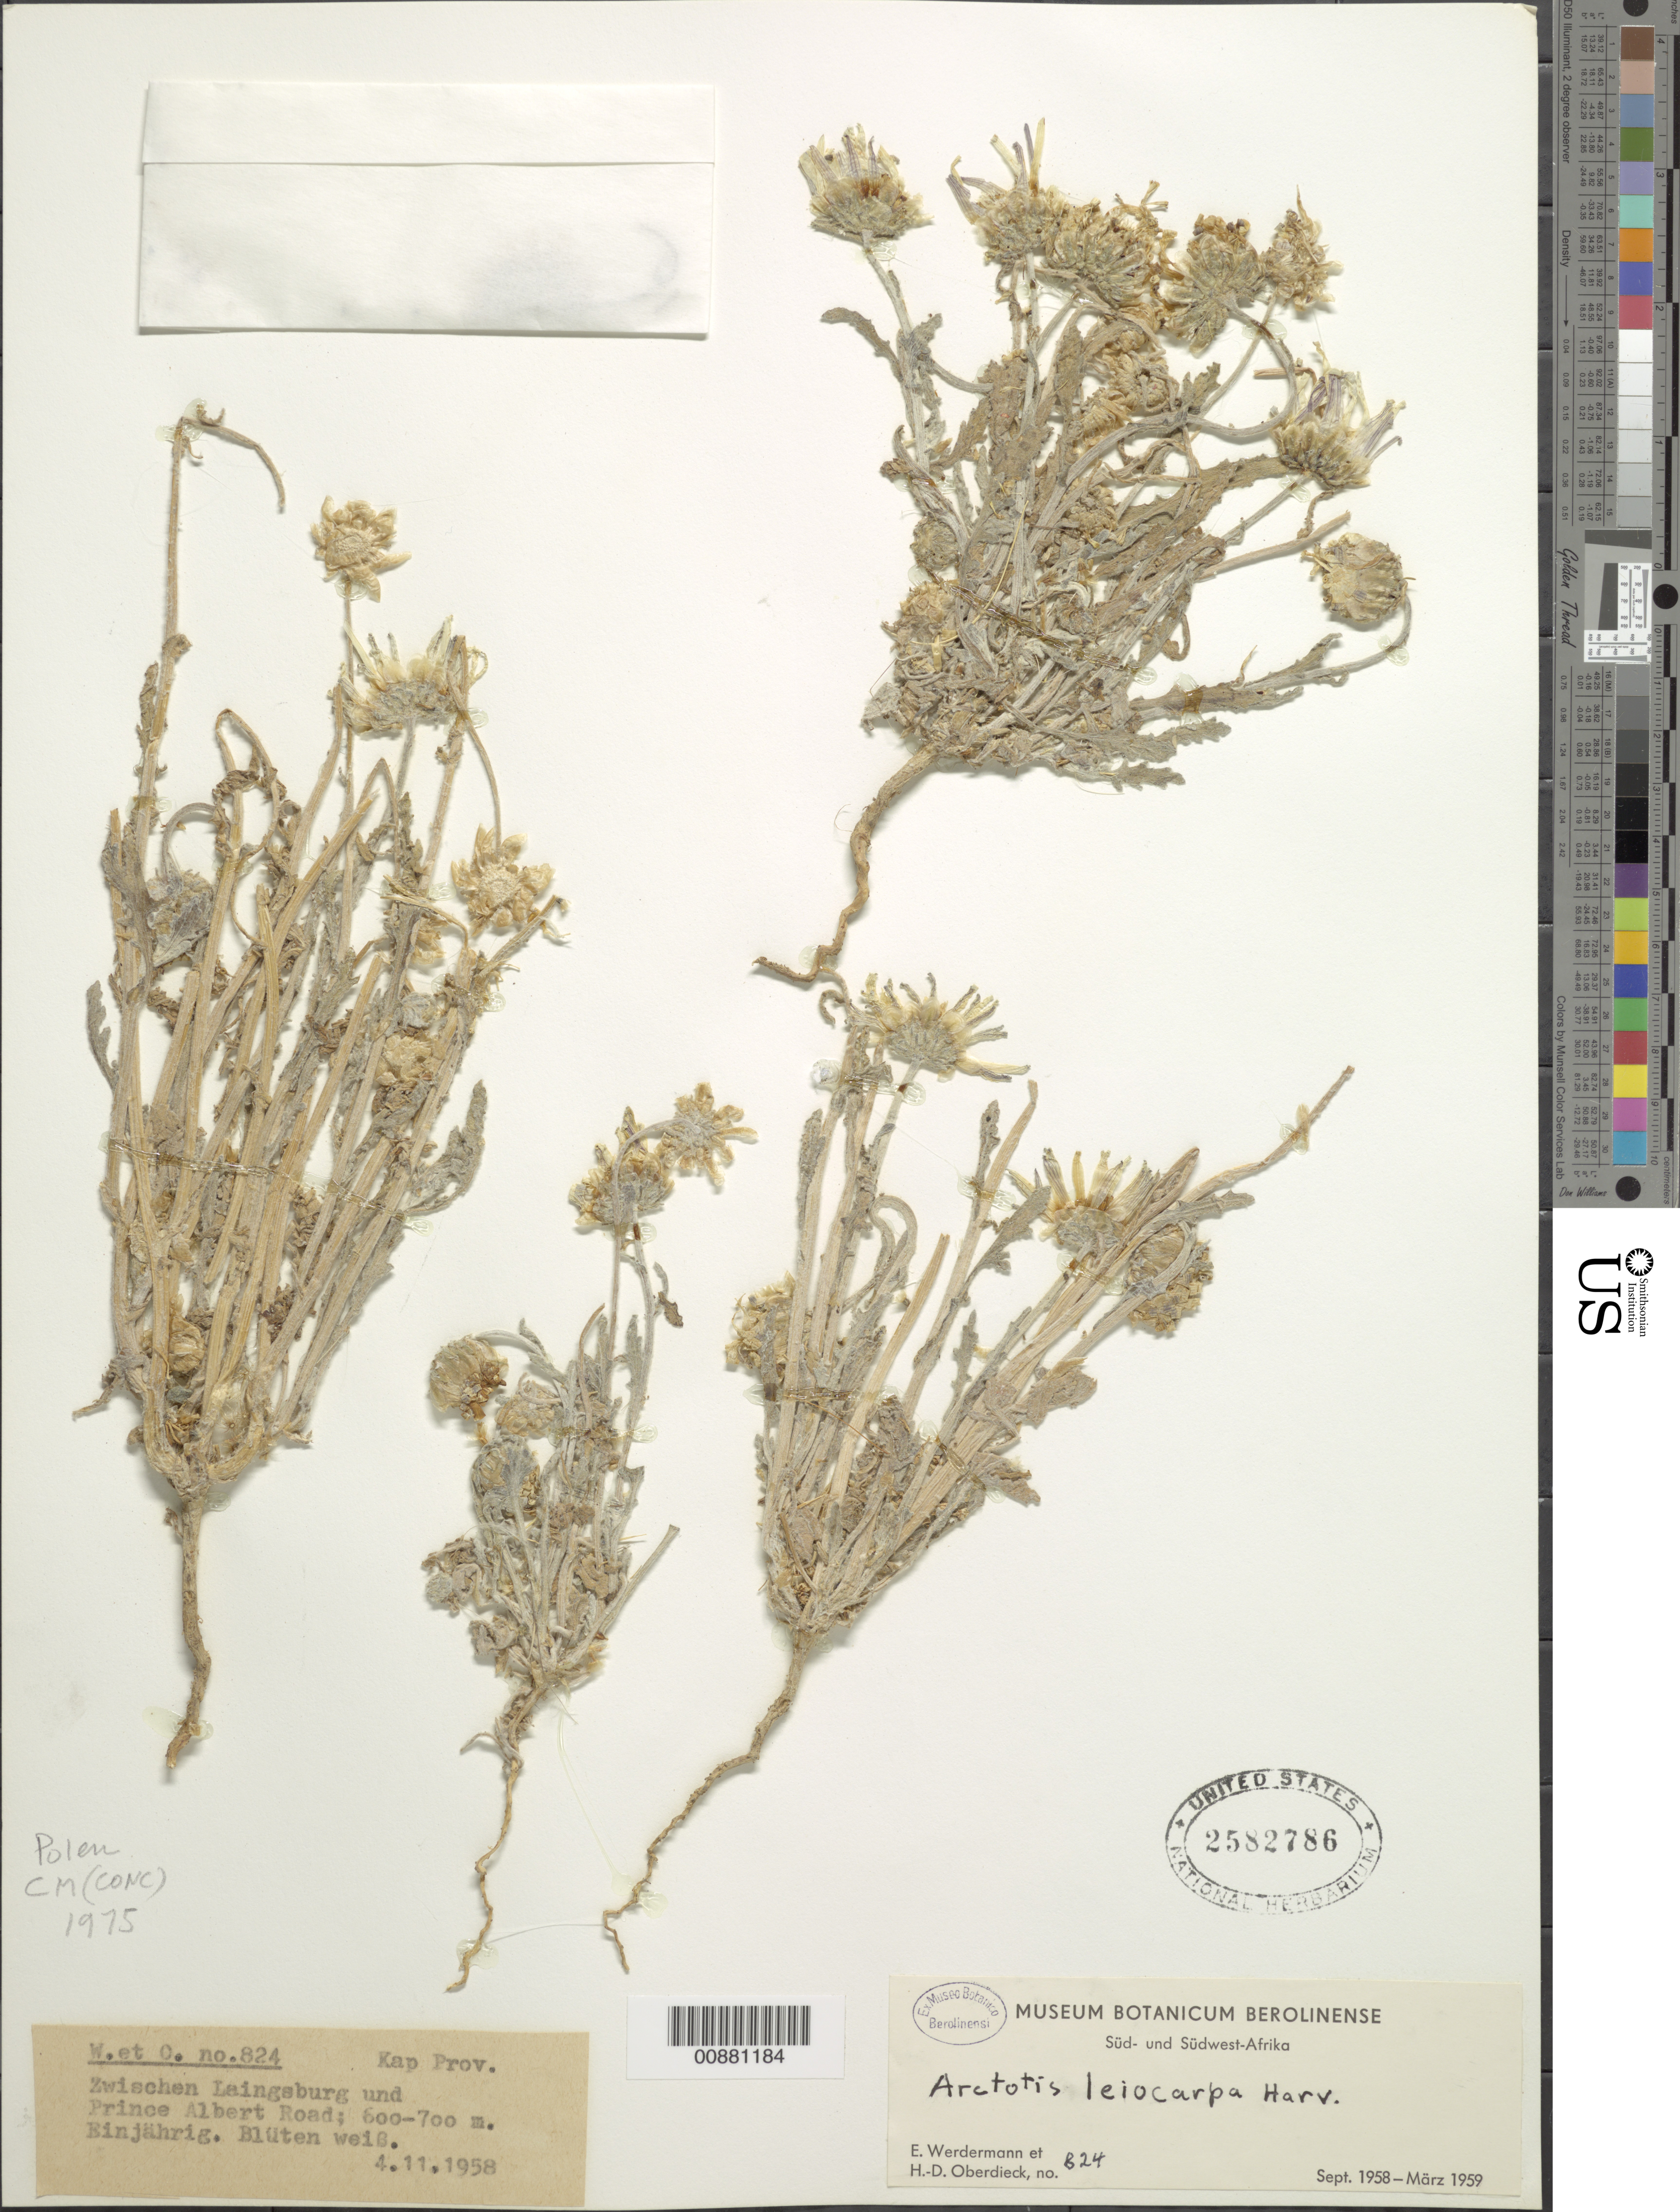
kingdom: Plantae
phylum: Tracheophyta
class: Magnoliopsida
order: Asterales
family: Asteraceae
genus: Arctotis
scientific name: Arctotis leiocarpa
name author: Harv.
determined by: Polen, --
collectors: E. Werdermann & H. Oberdieck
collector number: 824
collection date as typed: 4 November 1958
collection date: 1958-11-04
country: South Africa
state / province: Western Cape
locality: Zwischen Laingsburg und Prince Albert Road; Binjahrig, Bluten weiB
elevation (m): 600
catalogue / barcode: US 2582786